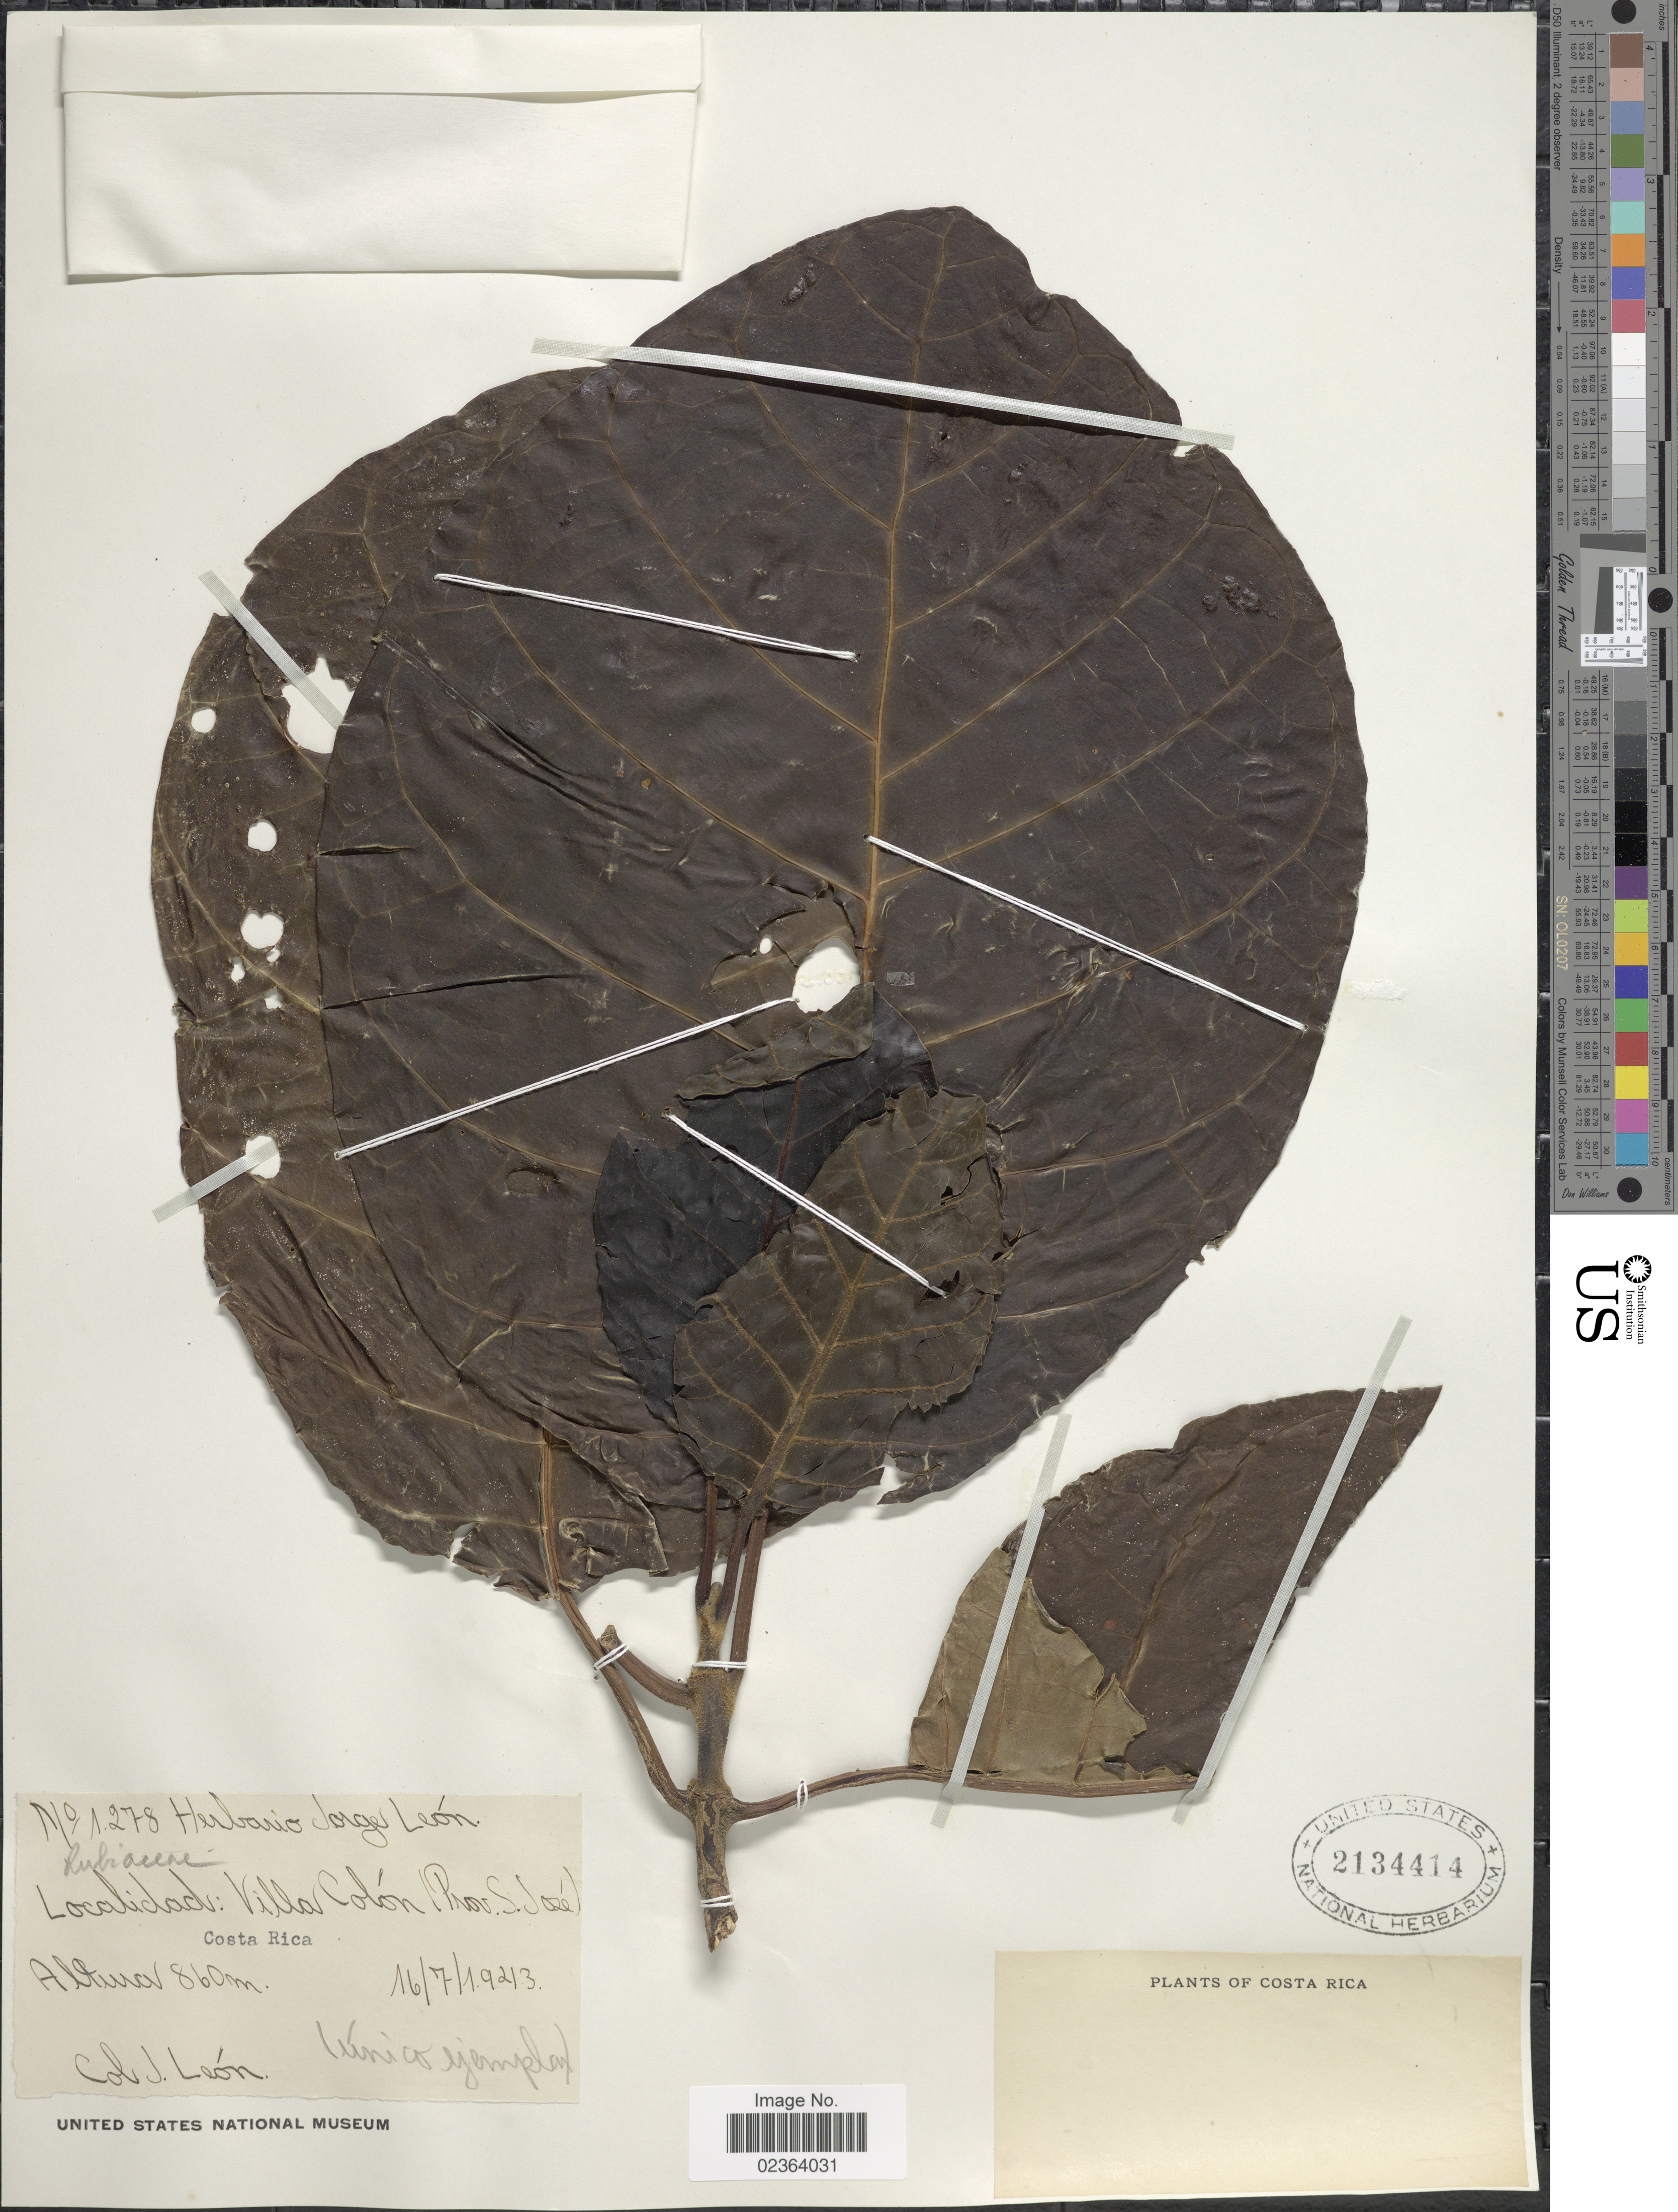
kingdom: Plantae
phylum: Tracheophyta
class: Magnoliopsida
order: Gentianales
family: Rubiaceae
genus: Cinchona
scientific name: Cinchona pubescens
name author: Vahl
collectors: J. León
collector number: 1278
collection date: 1921-07-16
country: Costa Rica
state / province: San José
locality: Villa Colon, Prov. S. Jose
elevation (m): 860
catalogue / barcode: US 2134414